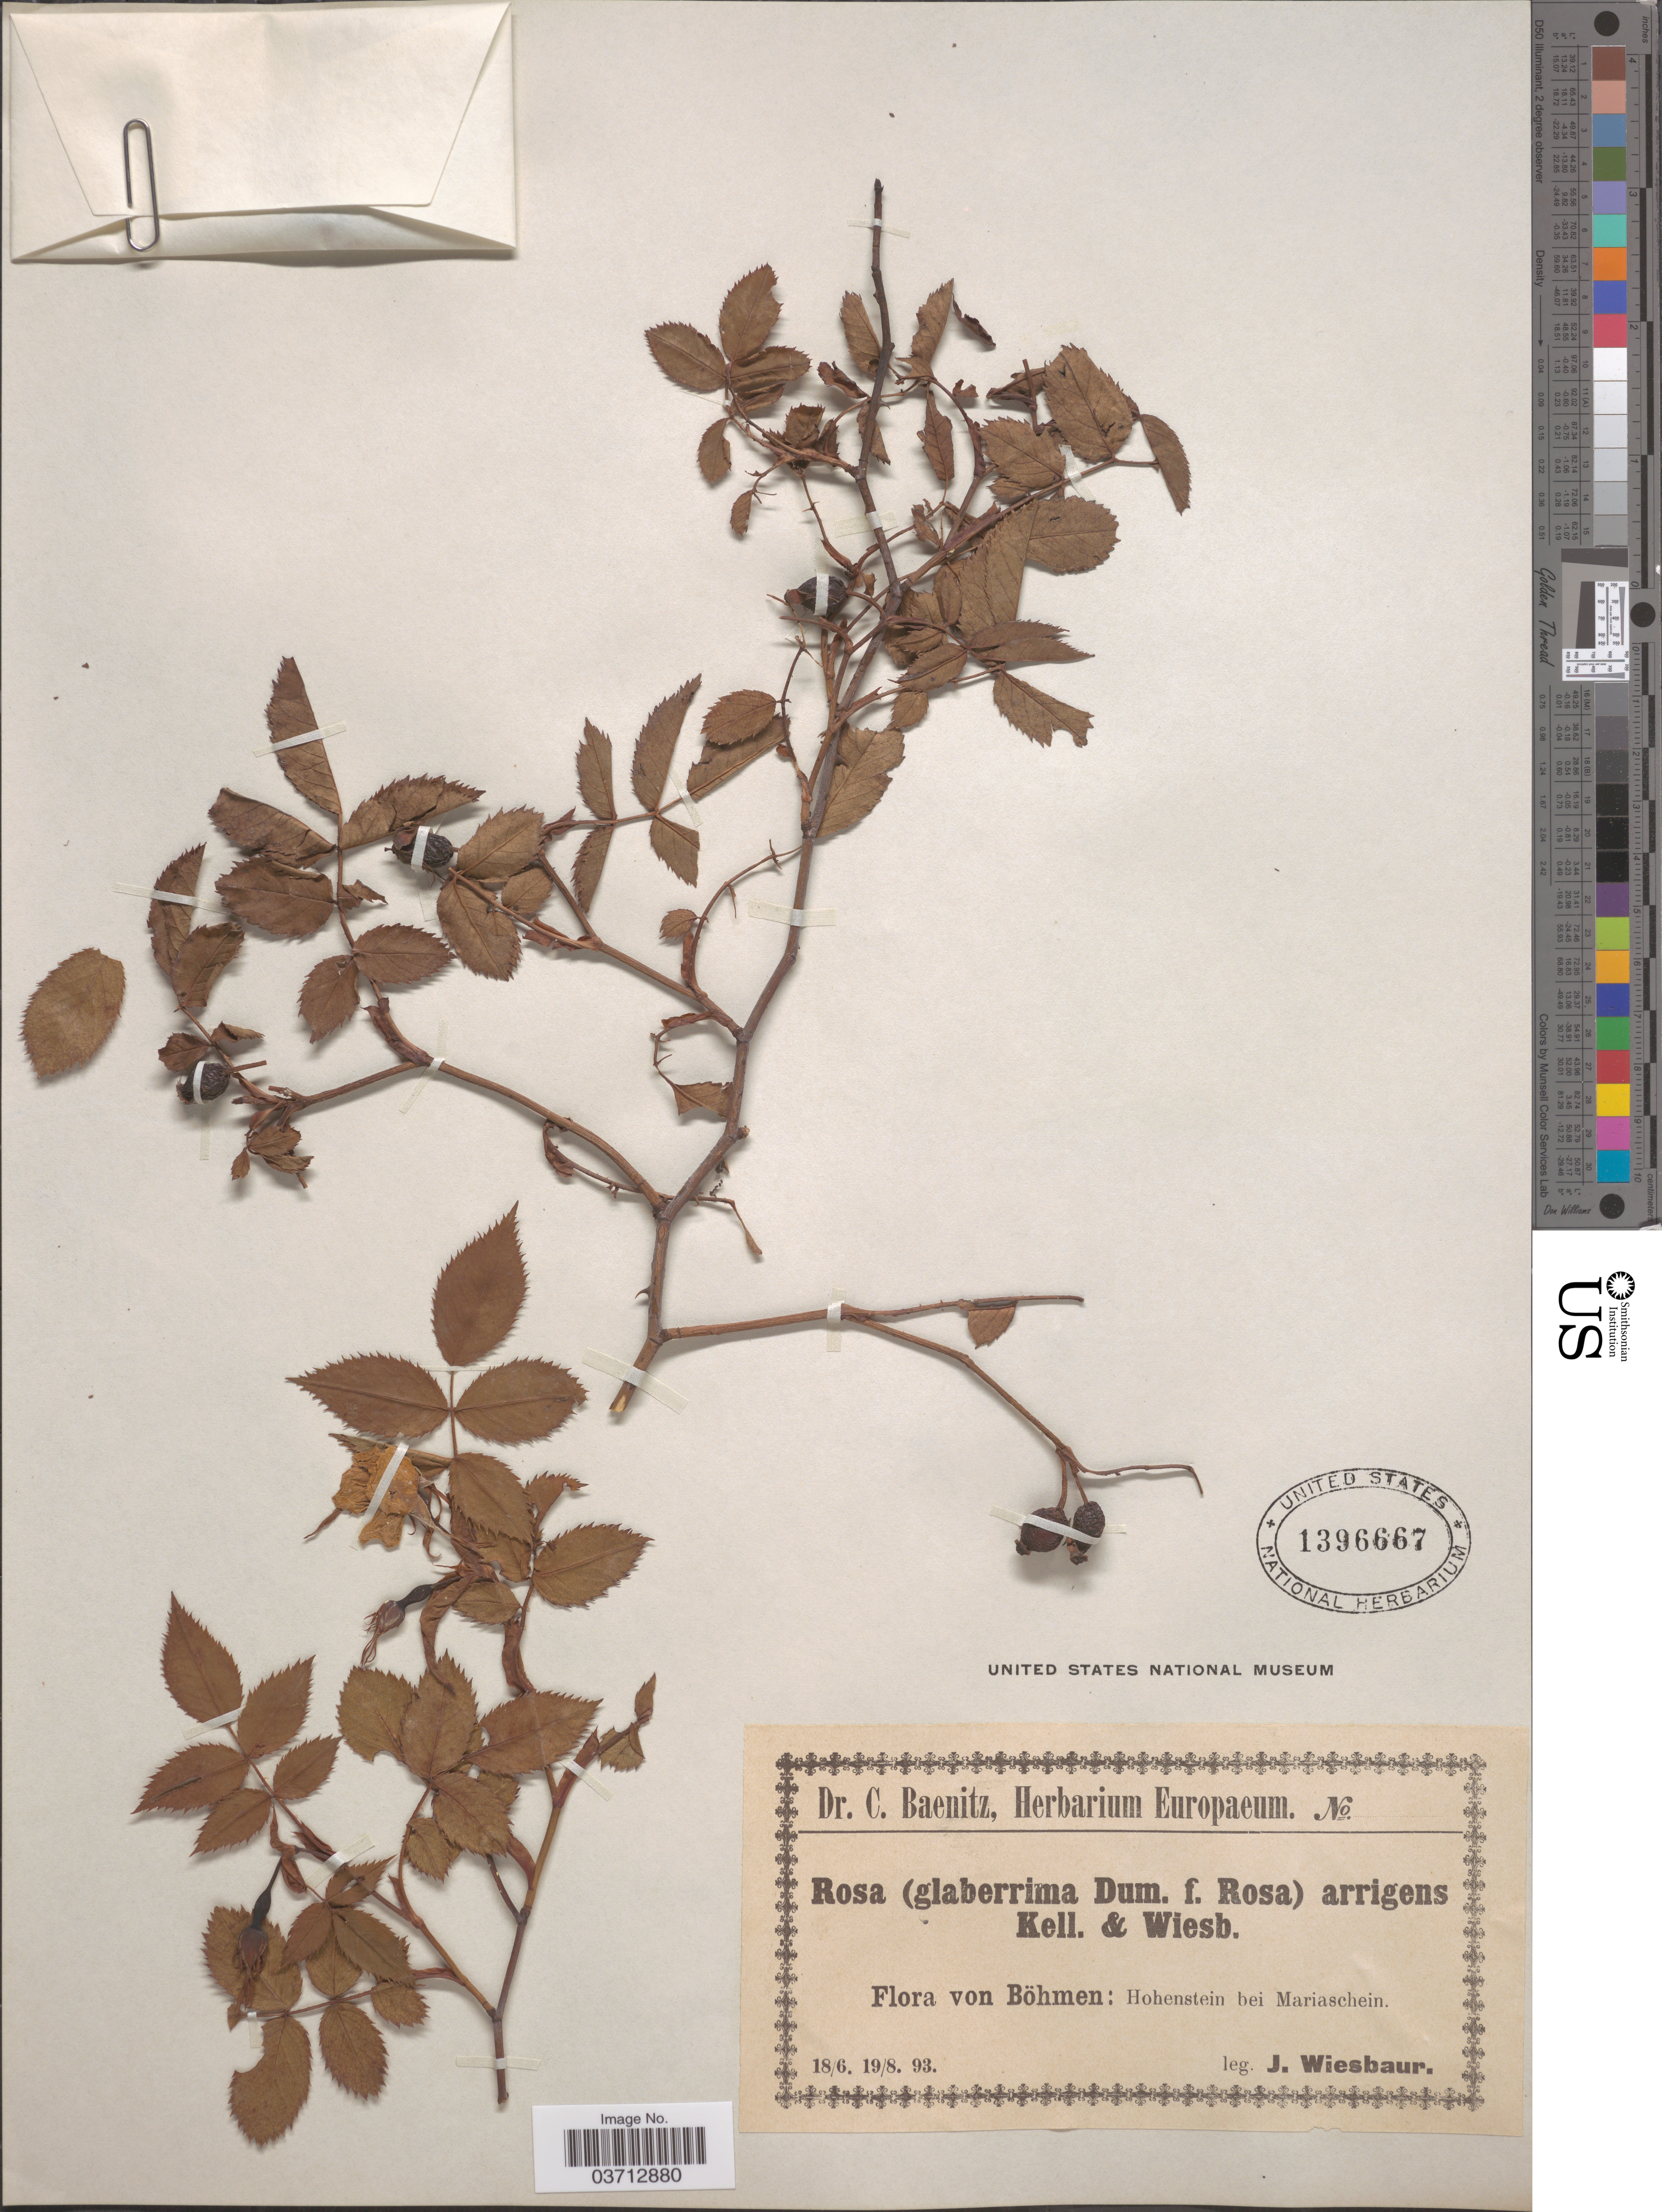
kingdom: Plantae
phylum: Tracheophyta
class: Magnoliopsida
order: Rosales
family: Rosaceae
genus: Rosa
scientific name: Rosa arrigens Kell. & Wiesb. ined.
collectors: J. Wiesbaur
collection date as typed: Transcribed d/m/y: 18/6/93 to 19/8/93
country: Czechia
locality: Böhmen: Hohenstein bei Mariaschein.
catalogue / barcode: US 1396667